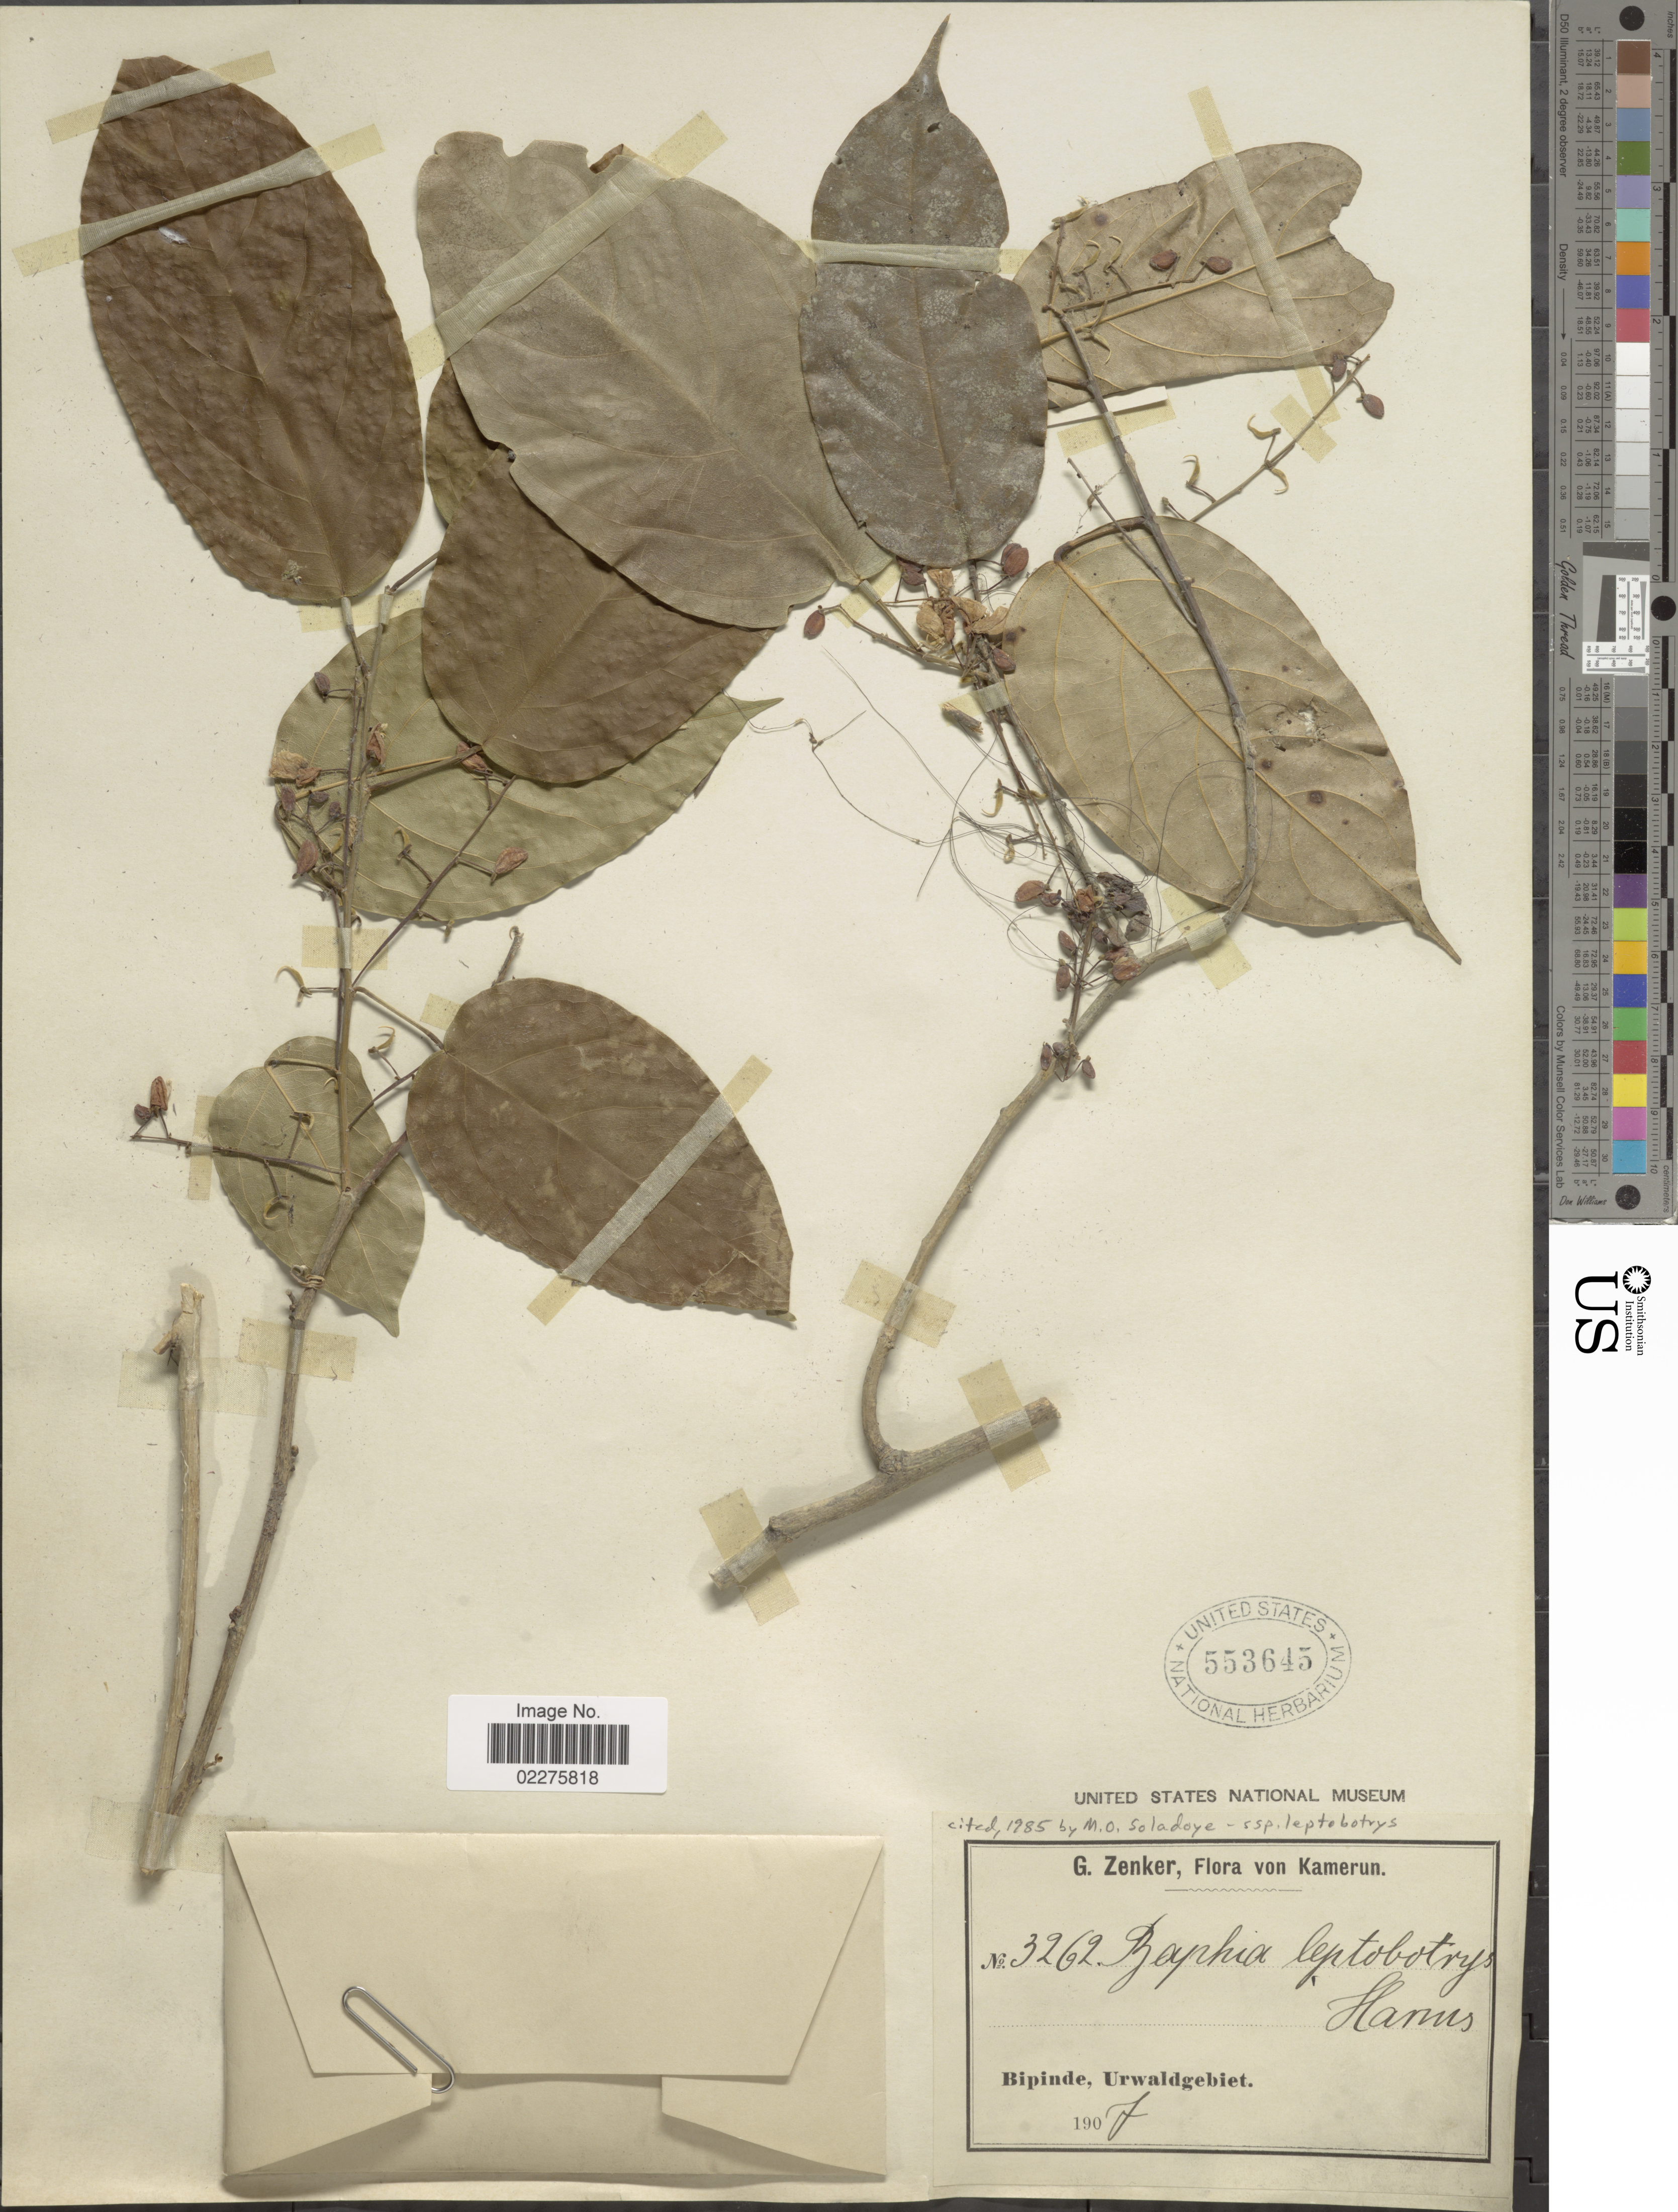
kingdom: Plantae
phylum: Tracheophyta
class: Magnoliopsida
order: Fabales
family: Fabaceae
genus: Baphia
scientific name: Baphia leptobotrys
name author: Harms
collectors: G. A. Zenker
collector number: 3262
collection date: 1907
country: Cameroon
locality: Bipinde, Urwaldgebiet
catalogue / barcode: US 553645